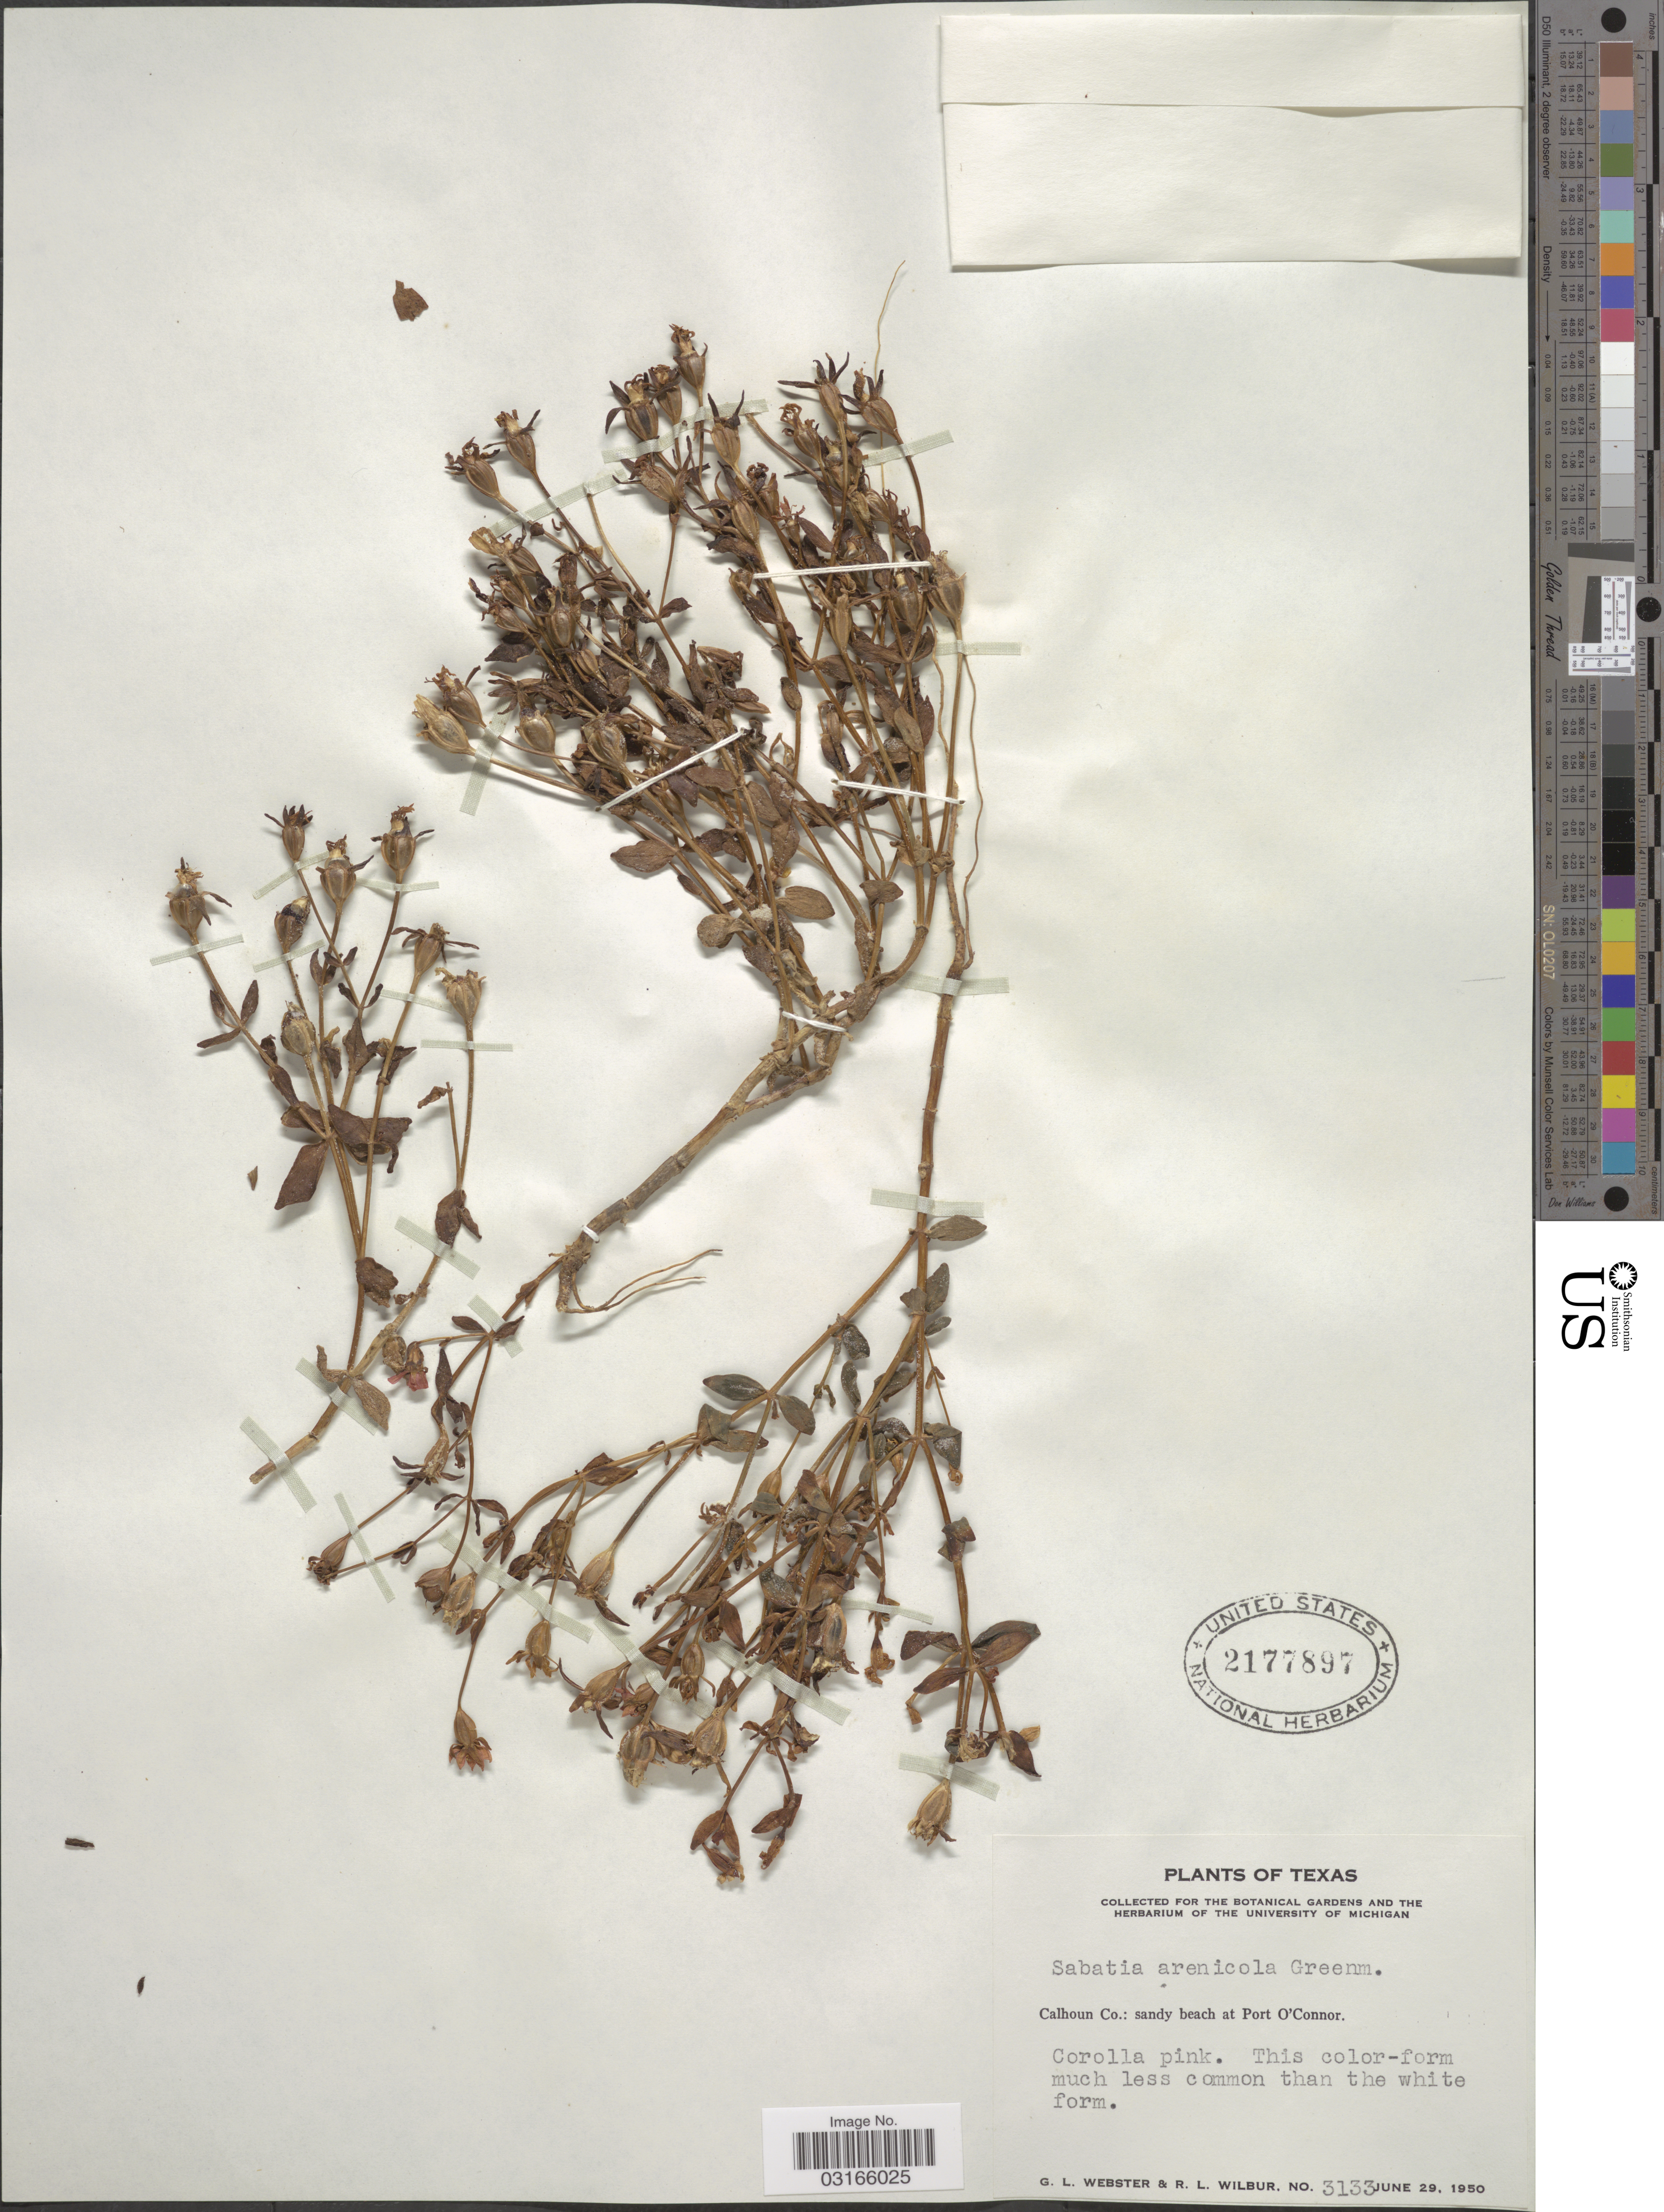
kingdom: Plantae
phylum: Tracheophyta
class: Magnoliopsida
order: Gentianales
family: Gentianaceae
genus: Sabatia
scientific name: Sabatia arenicola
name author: Greenm.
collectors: G. L. Webster & R. L. Wilbur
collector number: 3133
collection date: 1950-06-29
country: United States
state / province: Texas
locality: Calhoun Co.: sandy beach at Port O'Connor.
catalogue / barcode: US 2177897